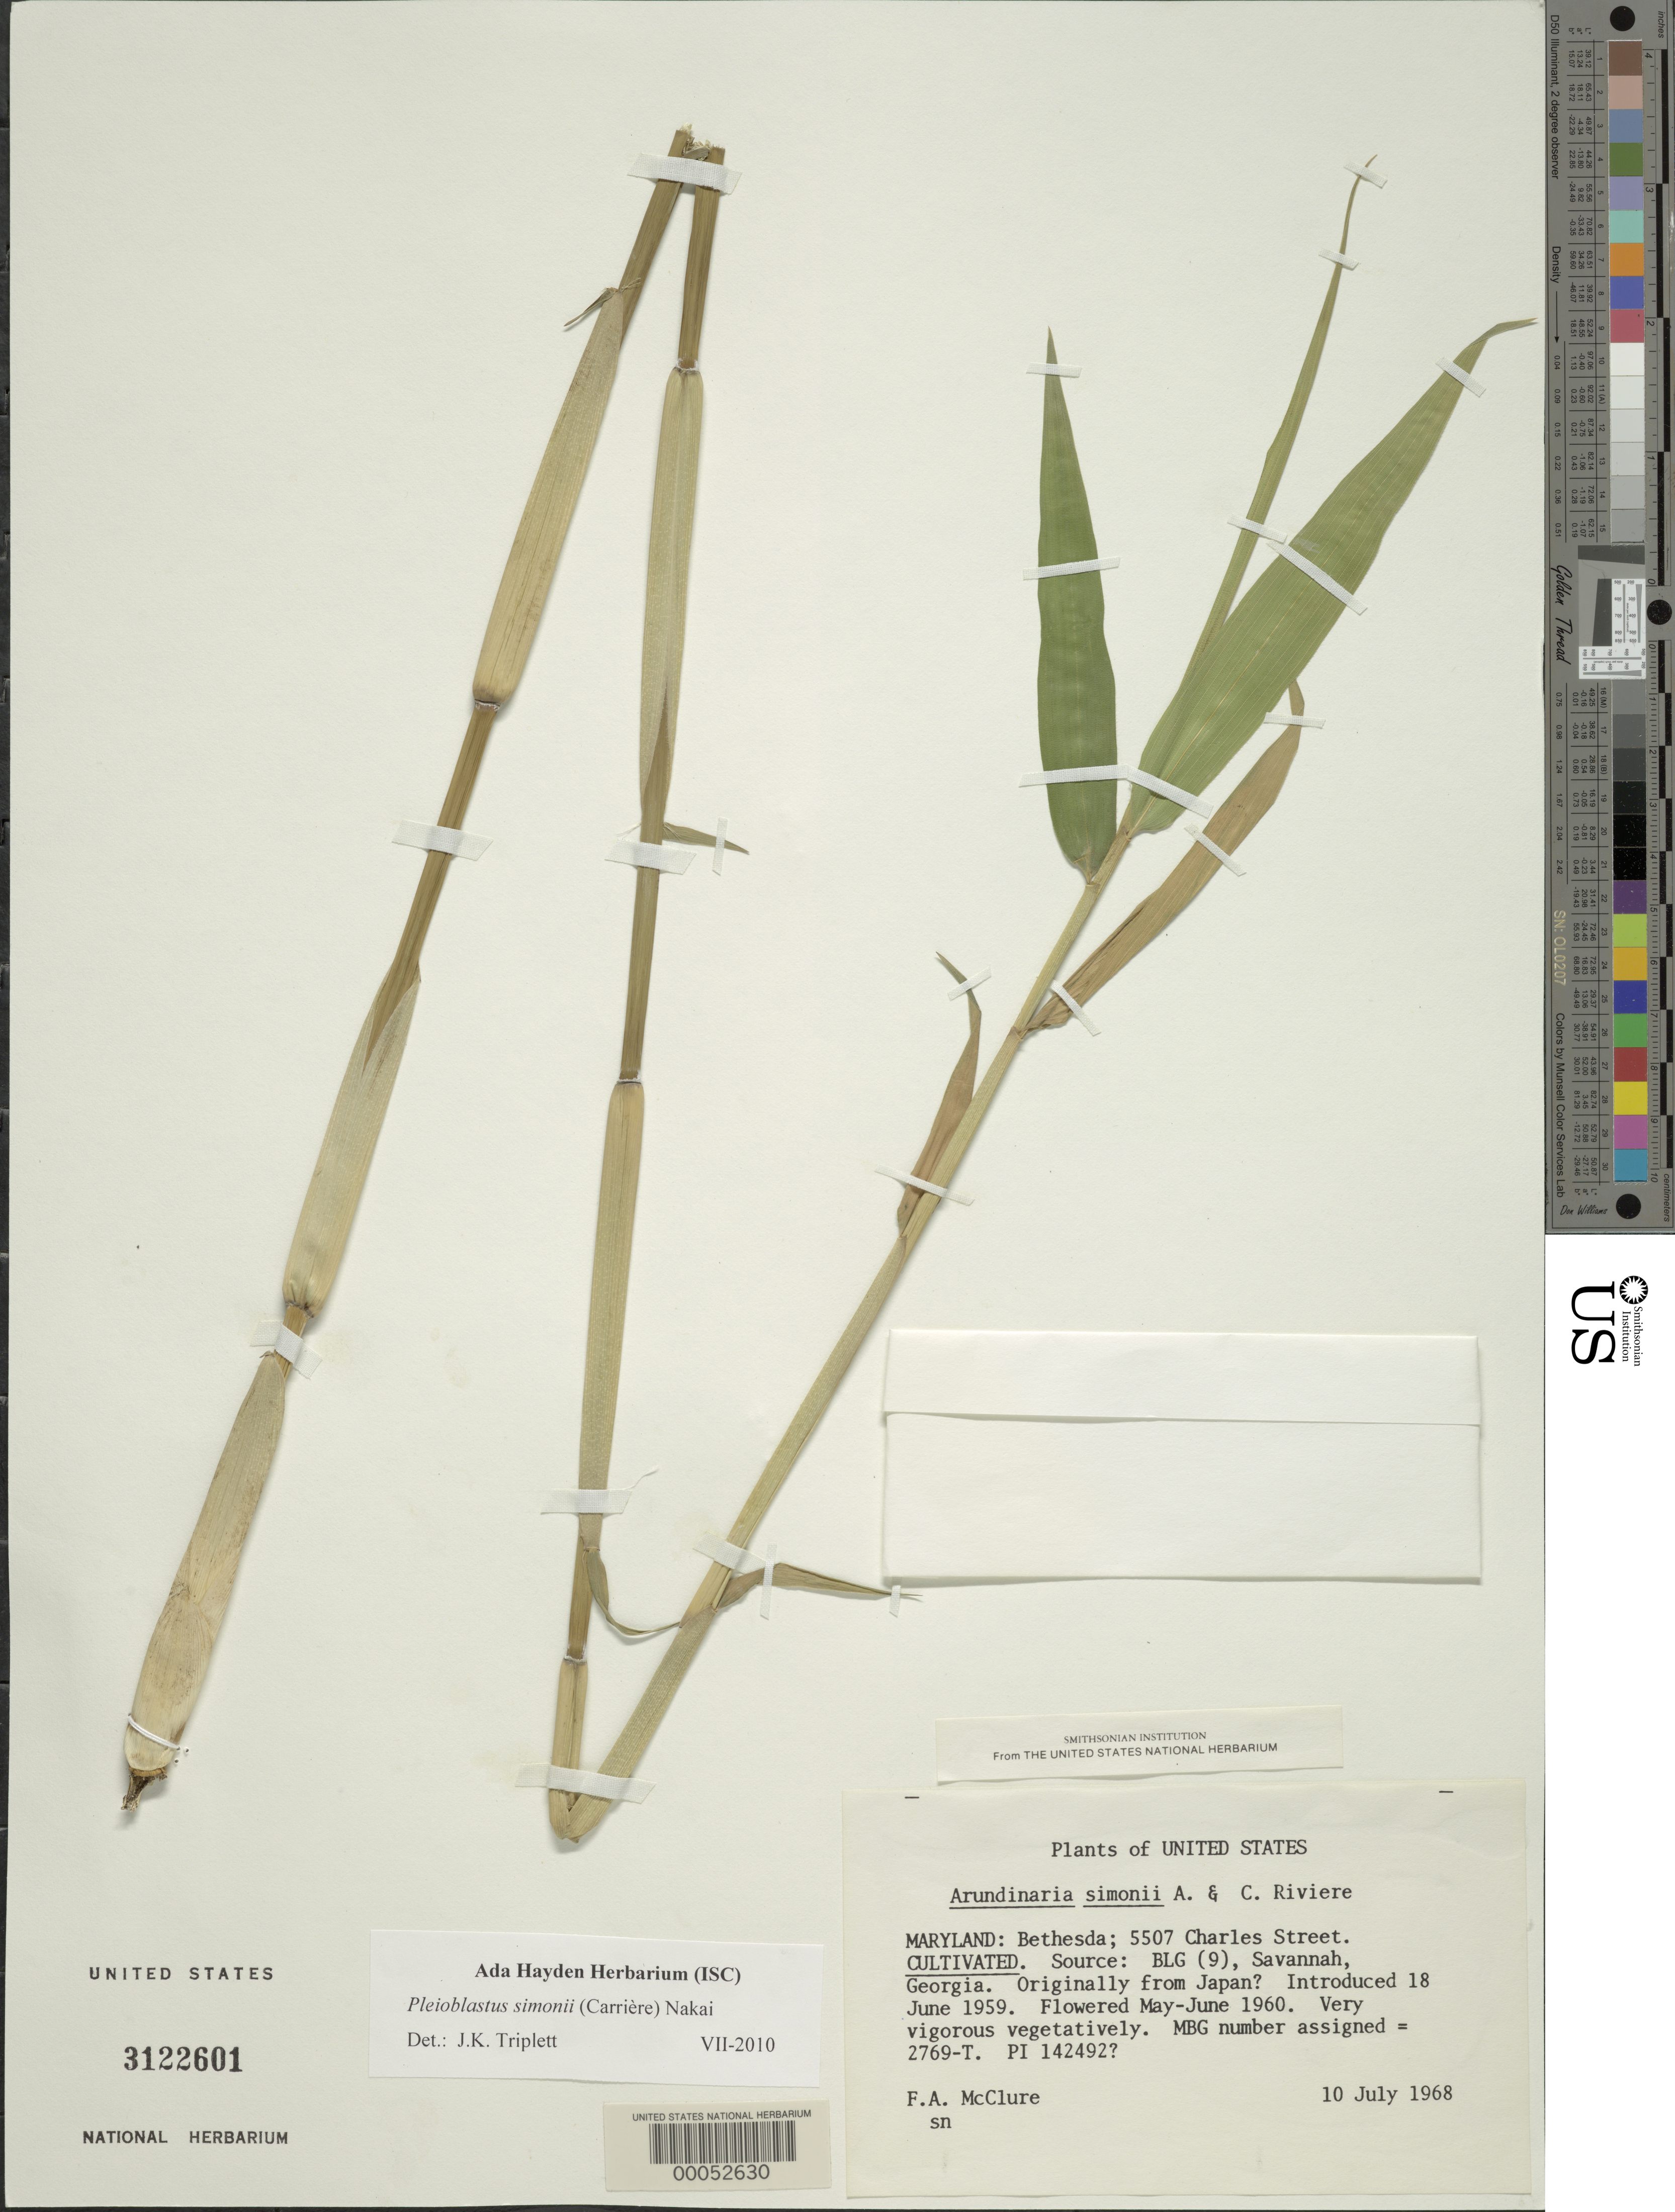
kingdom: Plantae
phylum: Tracheophyta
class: Liliopsida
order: Poales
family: Poaceae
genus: Pleioblastus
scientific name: Pleioblastus simonii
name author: (Carrière) Nakai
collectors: F. A. McClure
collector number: MBG 2769-T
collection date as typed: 10 Jul 1968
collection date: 1968-07-10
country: United States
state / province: Maryland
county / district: Montgomery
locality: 5507 Charles Street, Bethesda (McClure's garden)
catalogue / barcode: US 3122601